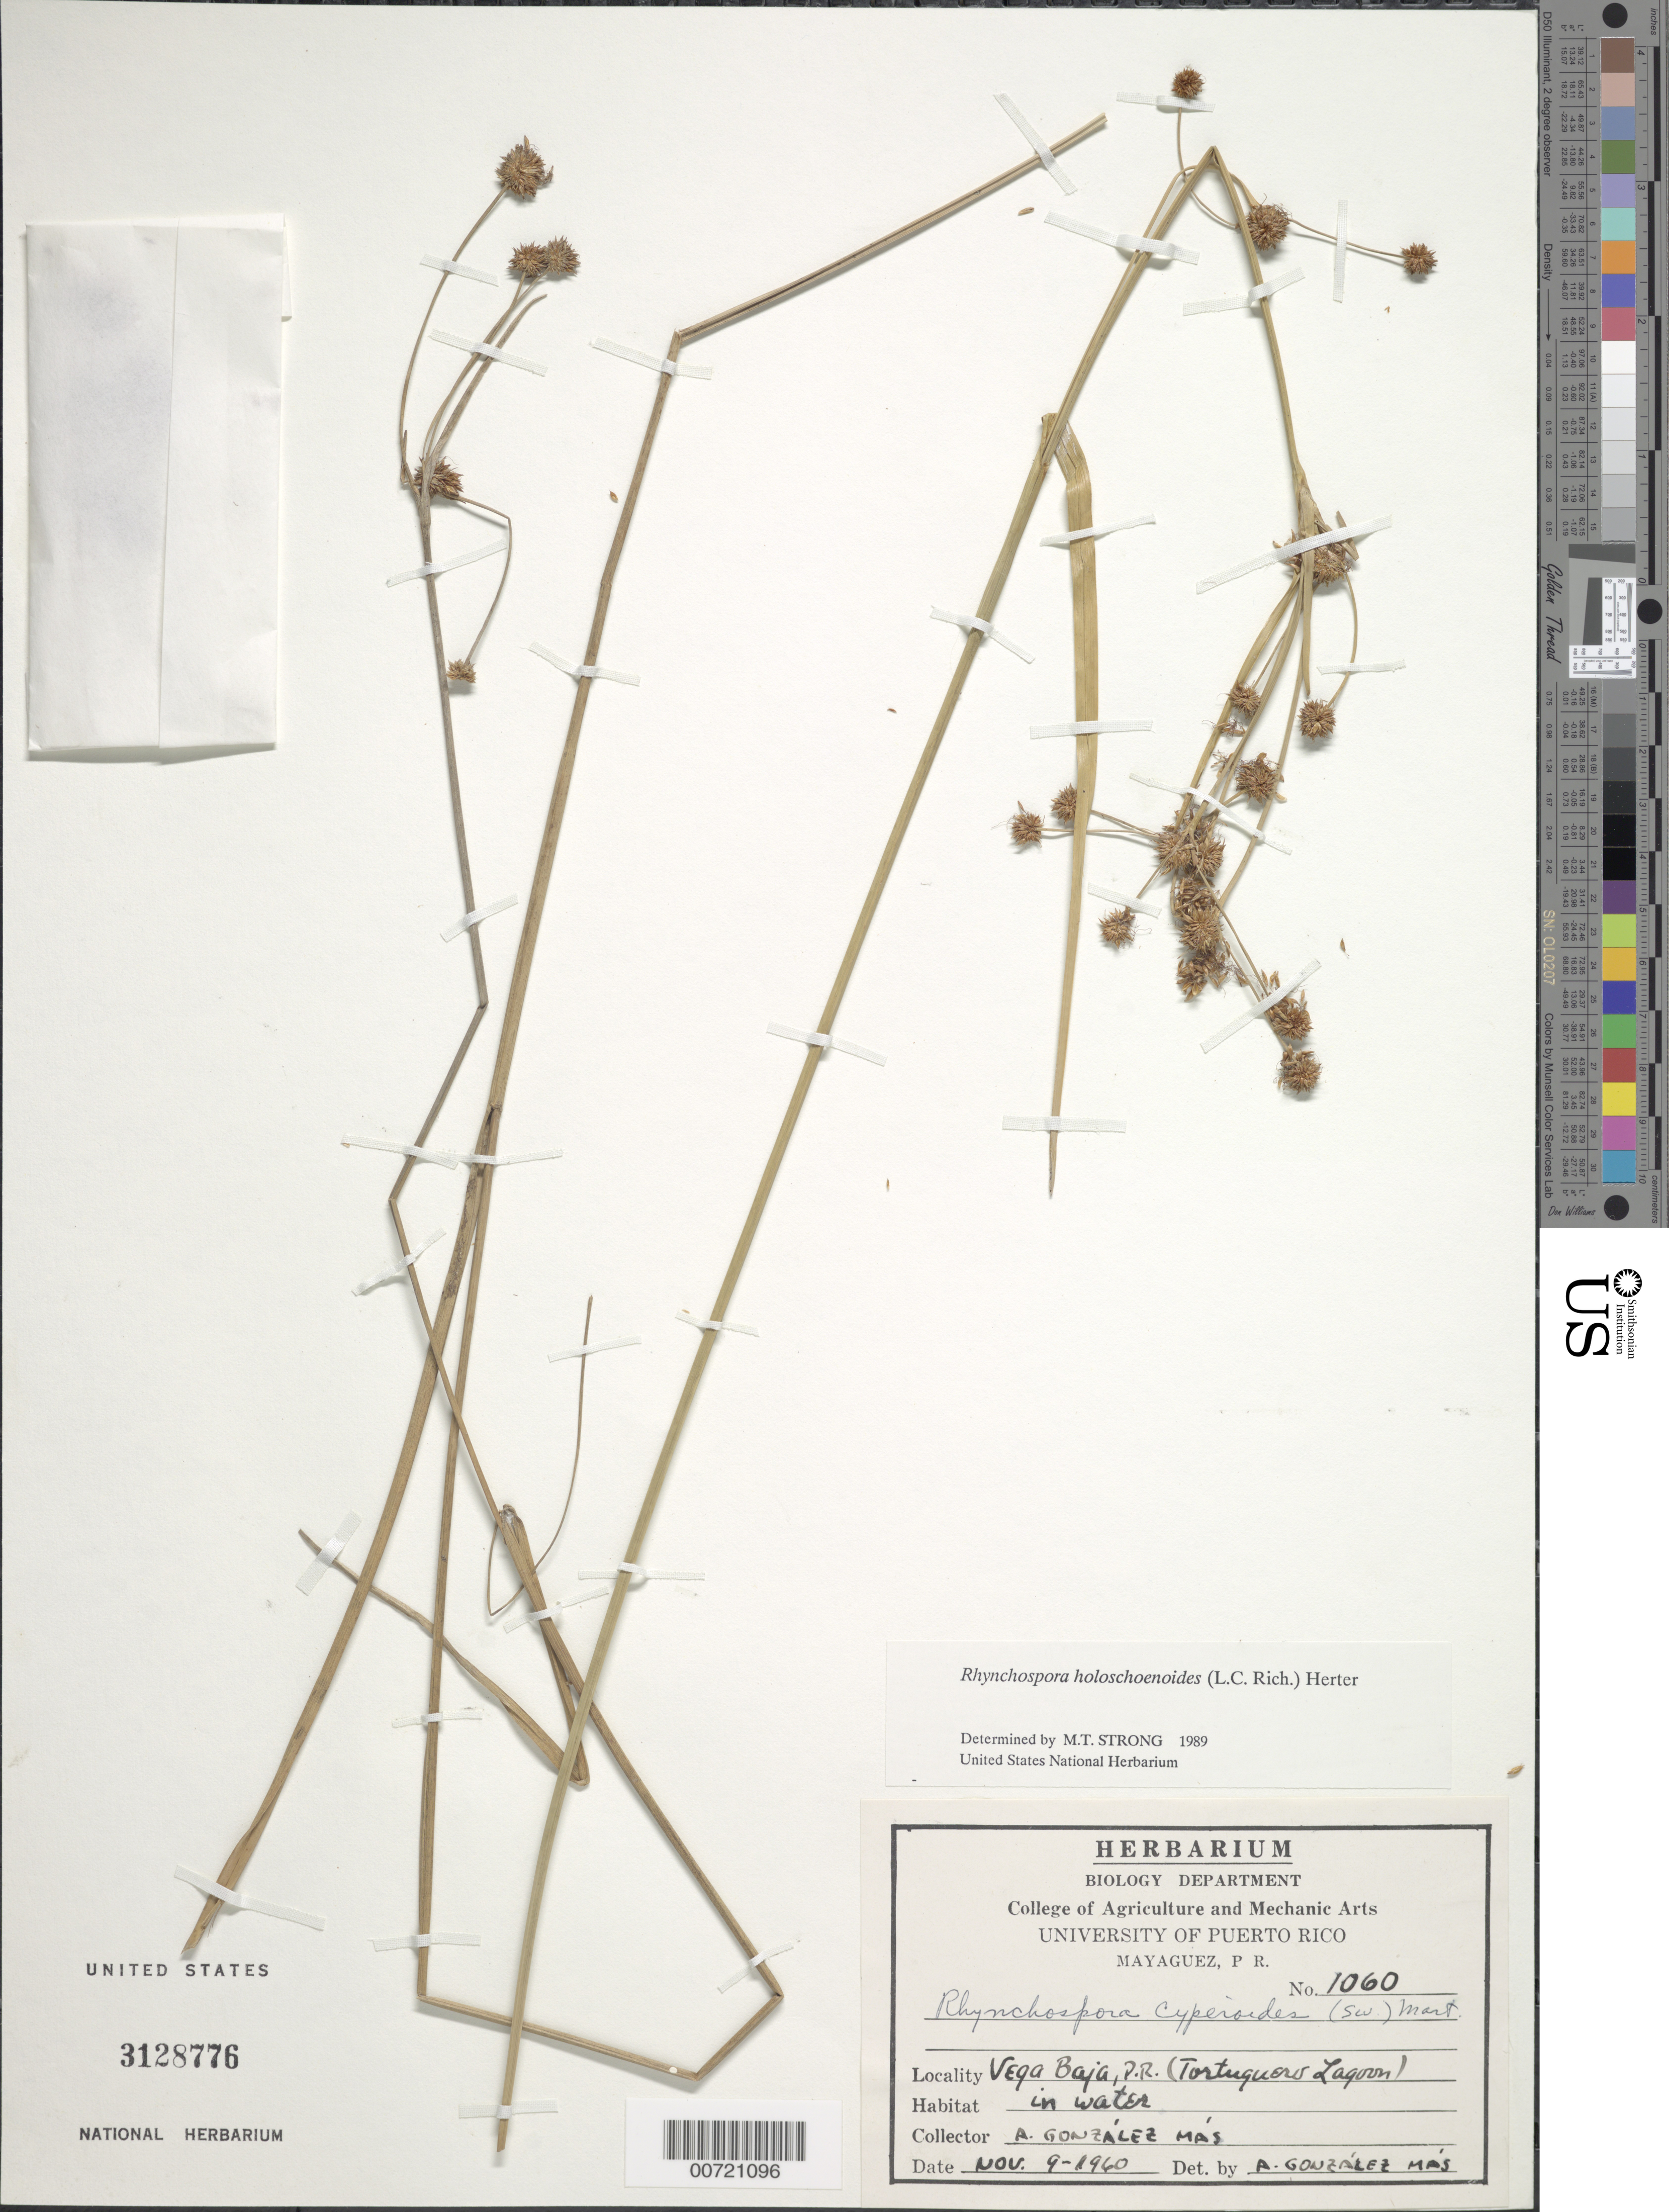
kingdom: Plantae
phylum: Tracheophyta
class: Liliopsida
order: Poales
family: Cyperaceae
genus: Rhynchospora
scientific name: Rhynchospora holoschoenoides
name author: (Rich.) Herter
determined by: Strong, M. T., (US), Smithsonian Institution - National Museum of Natural History (UNITED STATES)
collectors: A. González Más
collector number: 1060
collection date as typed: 09 Nov 1960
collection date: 1960-11-09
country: Puerto Rico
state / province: Manatí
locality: Vega Baja, Tortuguero Lagoon.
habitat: In water.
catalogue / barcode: US 3128776